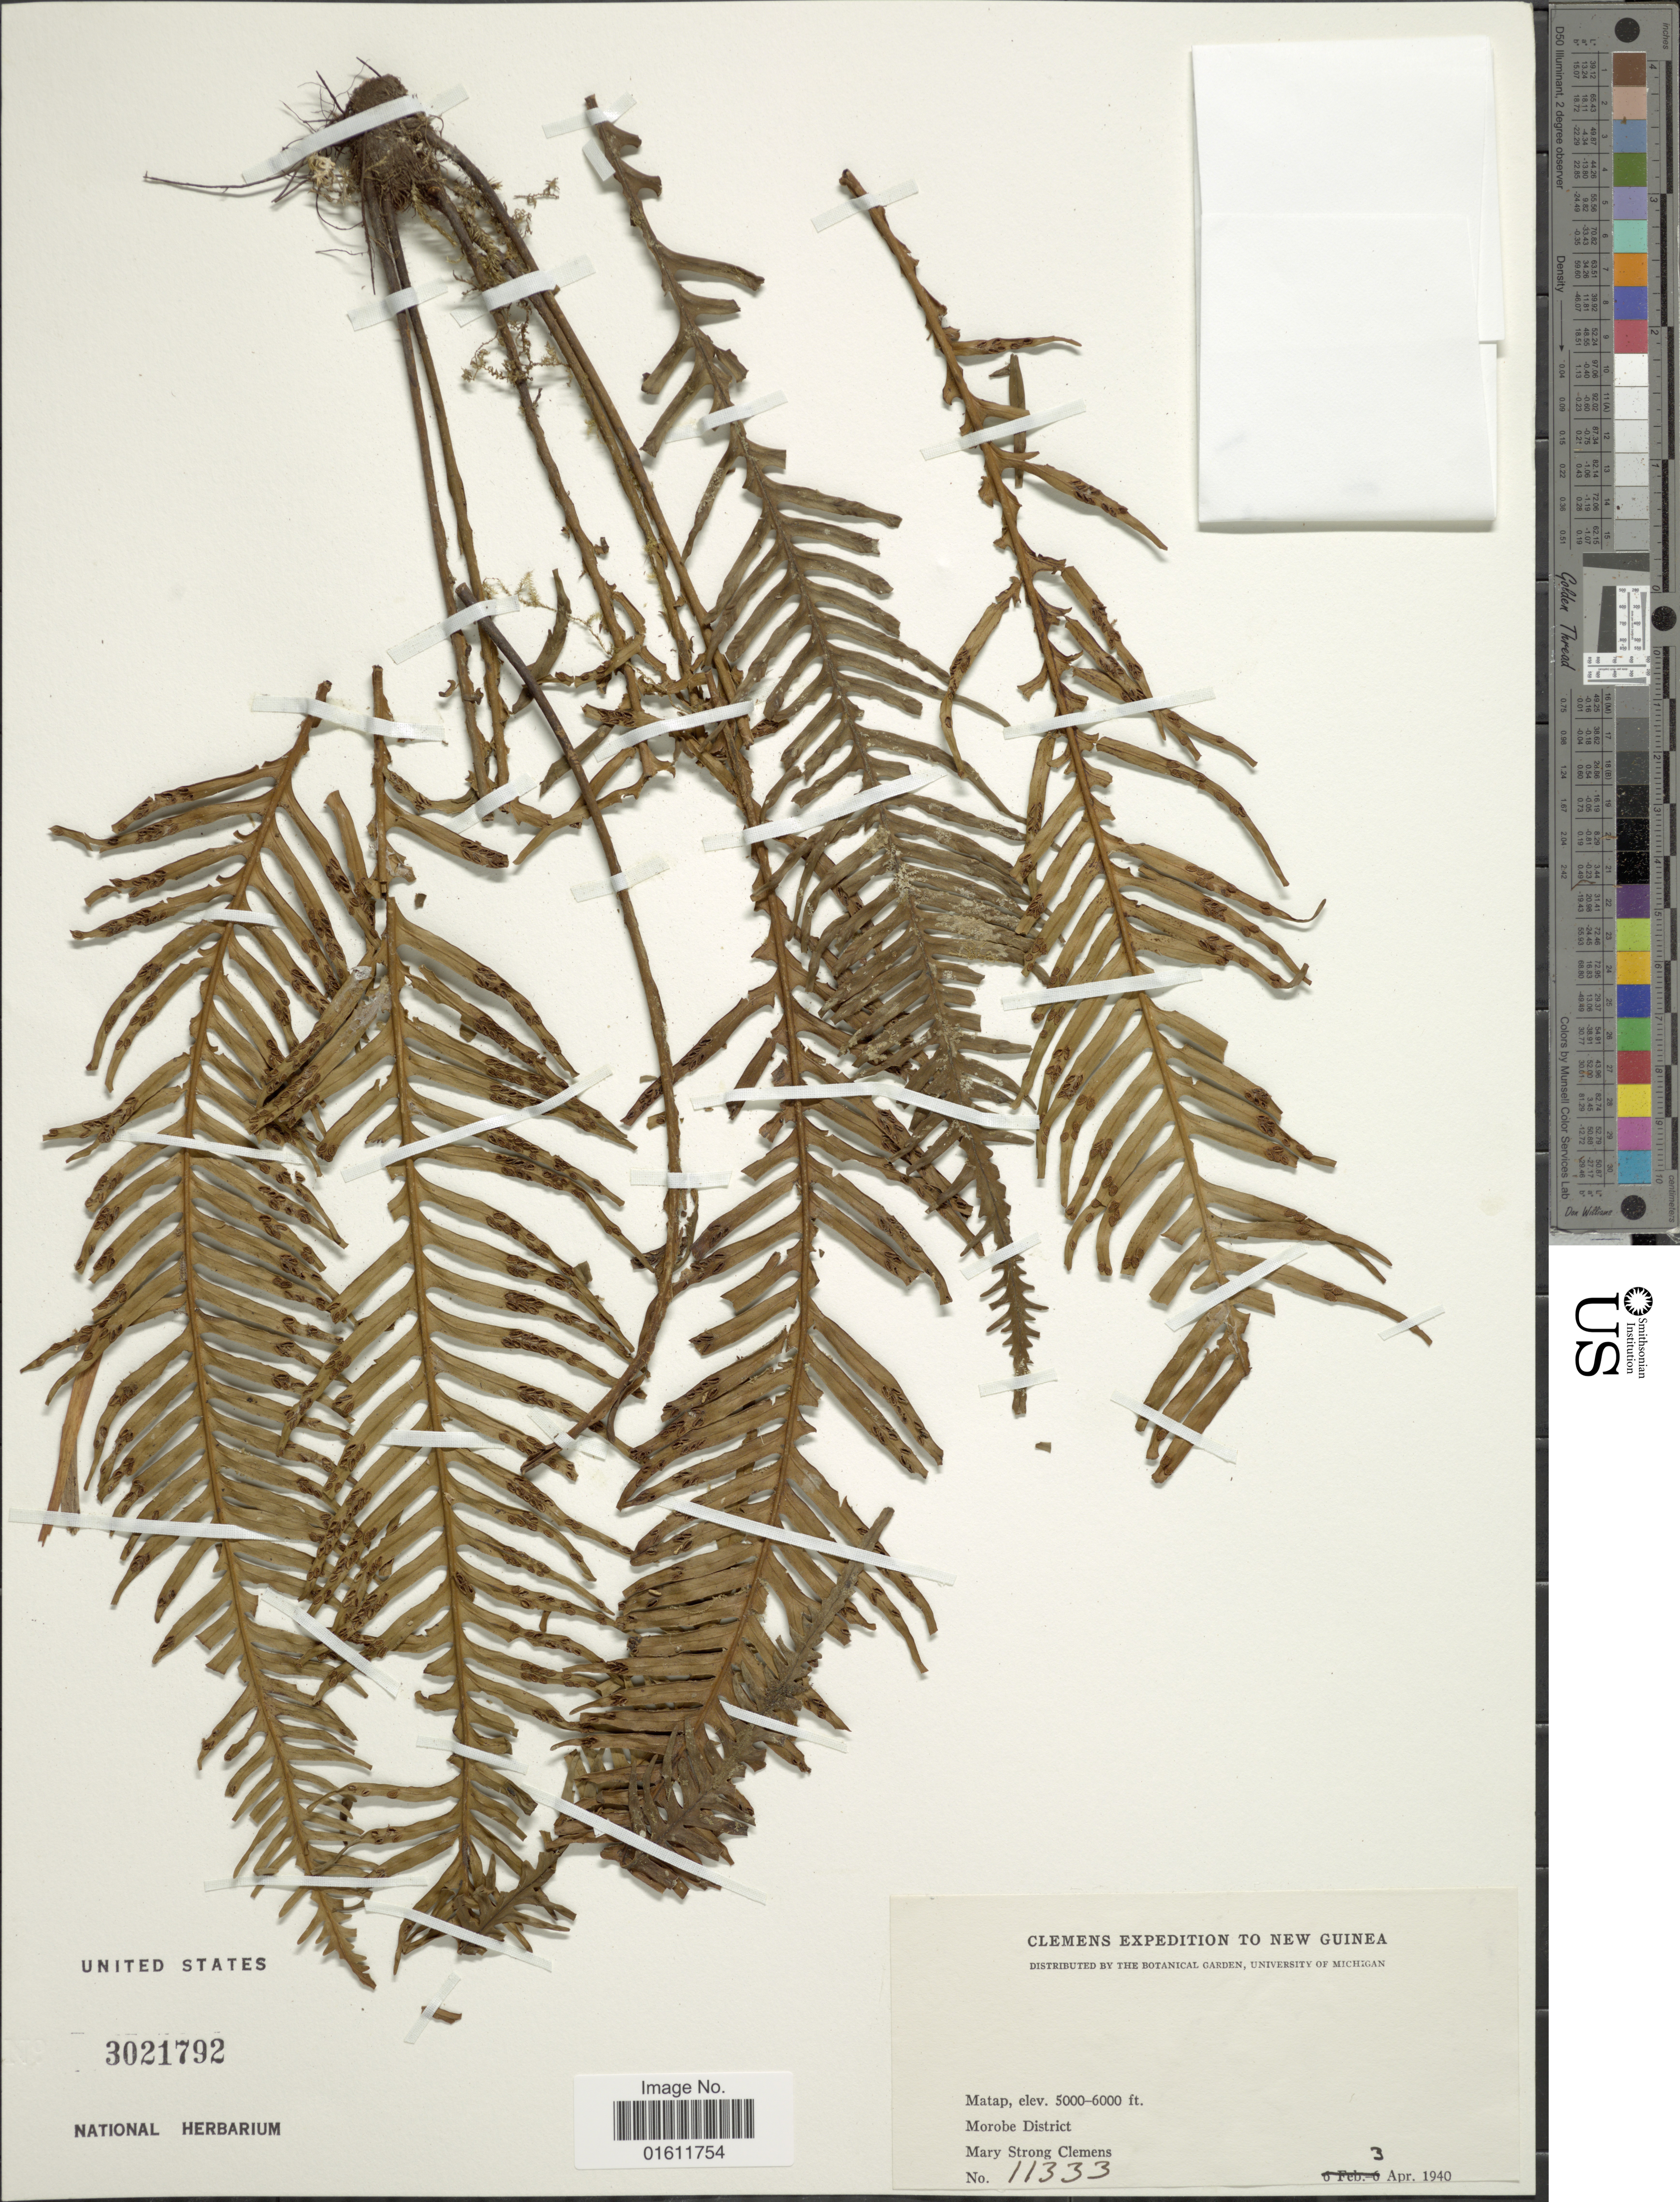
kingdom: Plantae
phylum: Tracheophyta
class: Polypodiopsida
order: Polypodiales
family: Polypodiaceae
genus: Prosaptia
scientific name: Prosaptia sp.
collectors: M. S. Clemens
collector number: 11333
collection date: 1940-04-03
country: Papua New Guinea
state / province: Morobe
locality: Matap.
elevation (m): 1524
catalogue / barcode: US 3021792